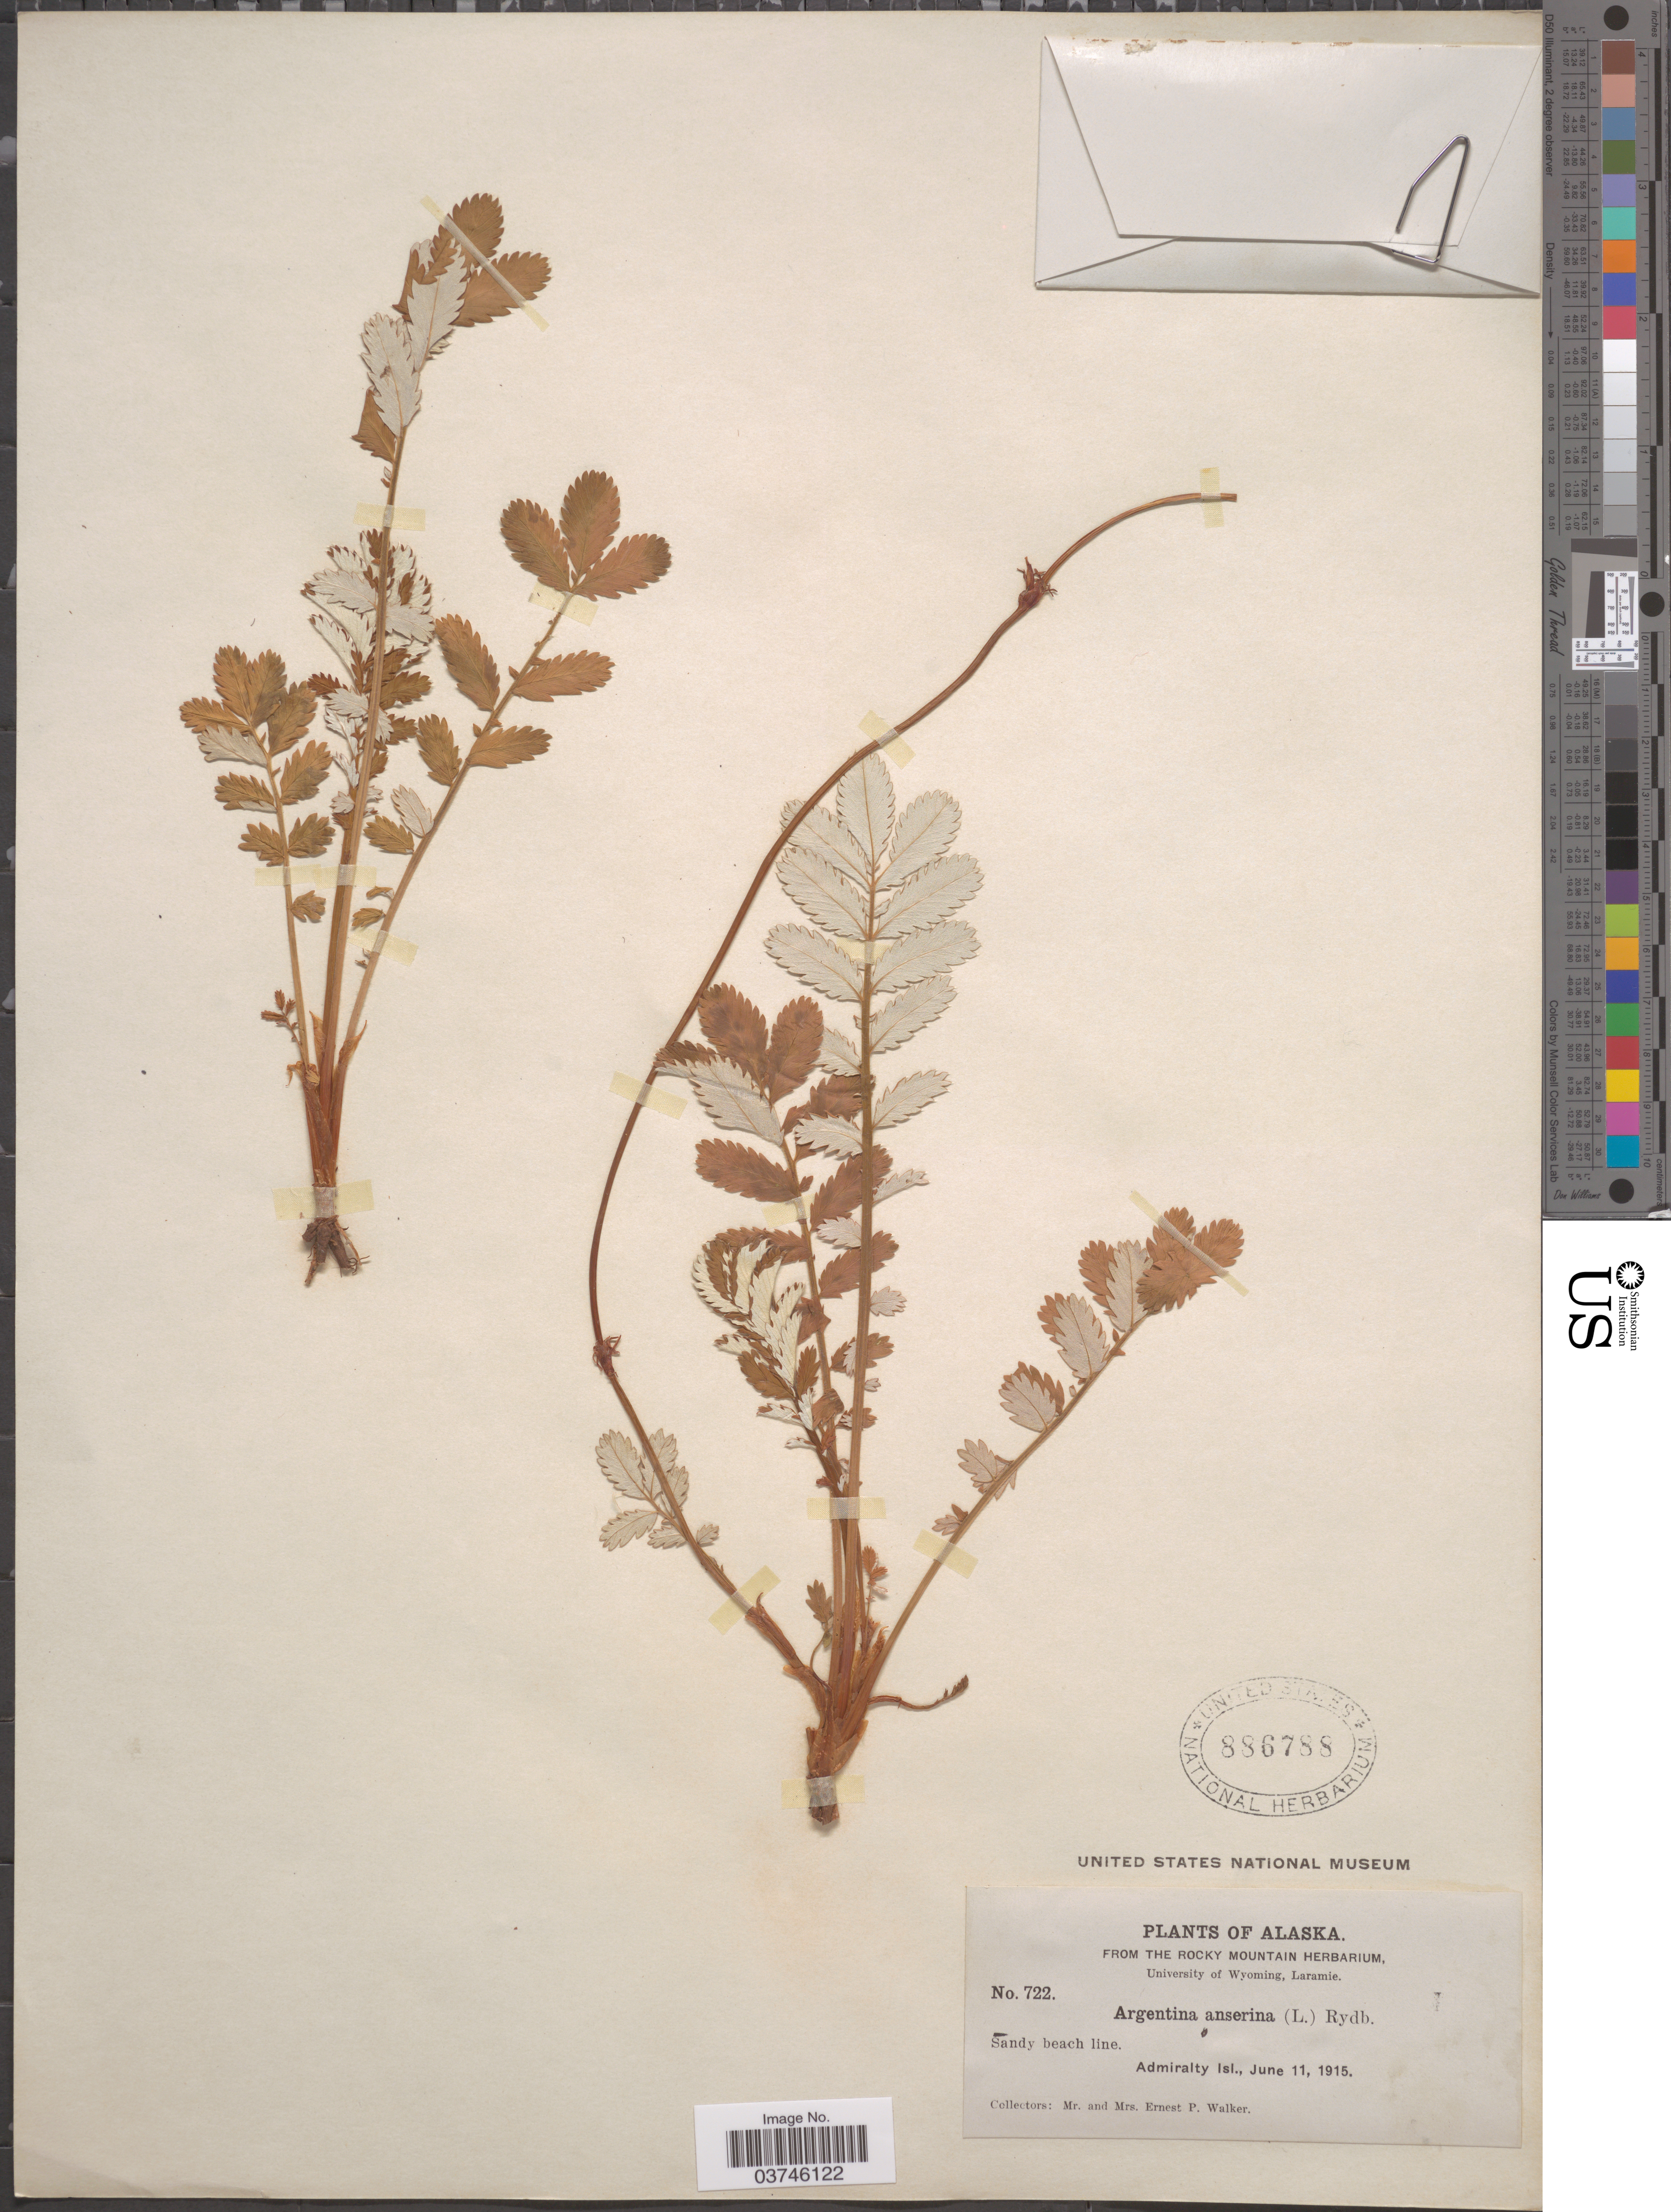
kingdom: Plantae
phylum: Tracheophyta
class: Magnoliopsida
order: Rosales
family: Rosaceae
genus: Argentina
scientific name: Argentina anserina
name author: (L.) Rydb.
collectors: E. P. Walker & E. Walker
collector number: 722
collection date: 1915-06-11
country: United States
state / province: Alaska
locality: Sandy beach line. Admiralty Isl.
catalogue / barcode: US 886788